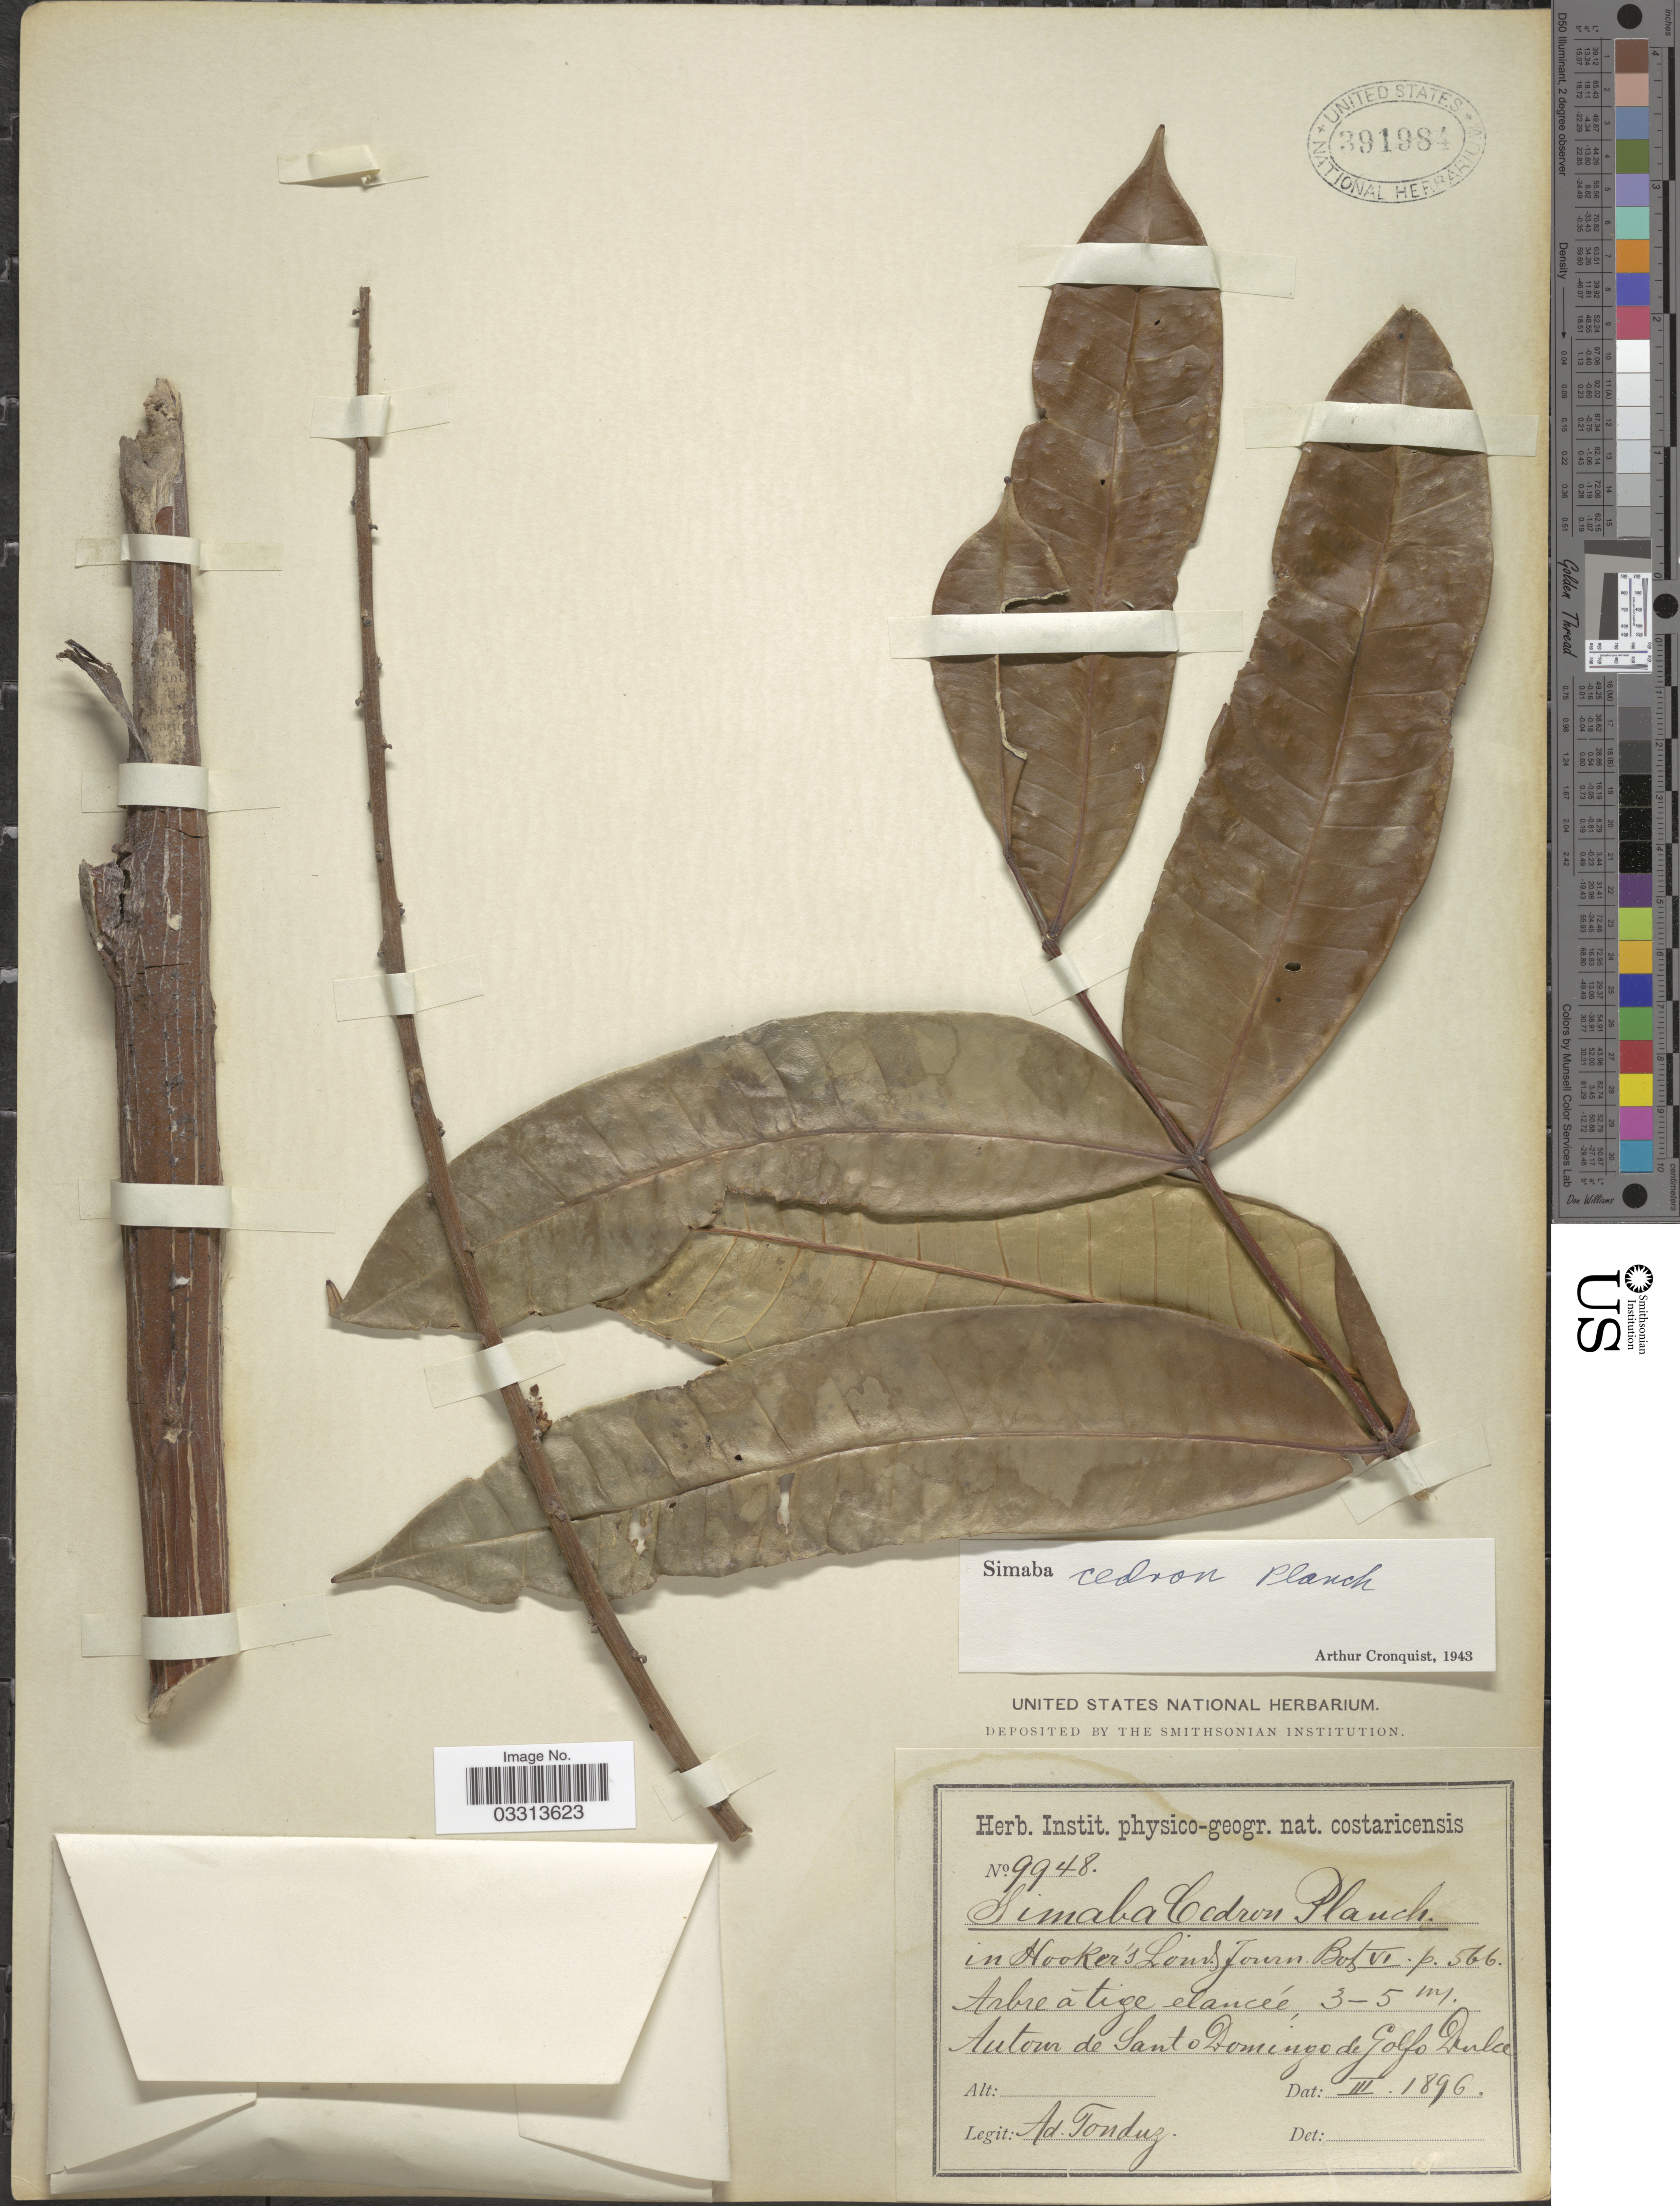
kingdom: Plantae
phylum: Tracheophyta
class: Magnoliopsida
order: Sapindales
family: Simaroubaceae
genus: Homalolepis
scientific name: Homalolepis cedron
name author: (Planch.) Devecchi & Pirani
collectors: A. Tonduz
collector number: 9948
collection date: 1896-03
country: Costa Rica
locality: Autour de Santo Domingo de Golfo Dulce.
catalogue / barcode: US 391984